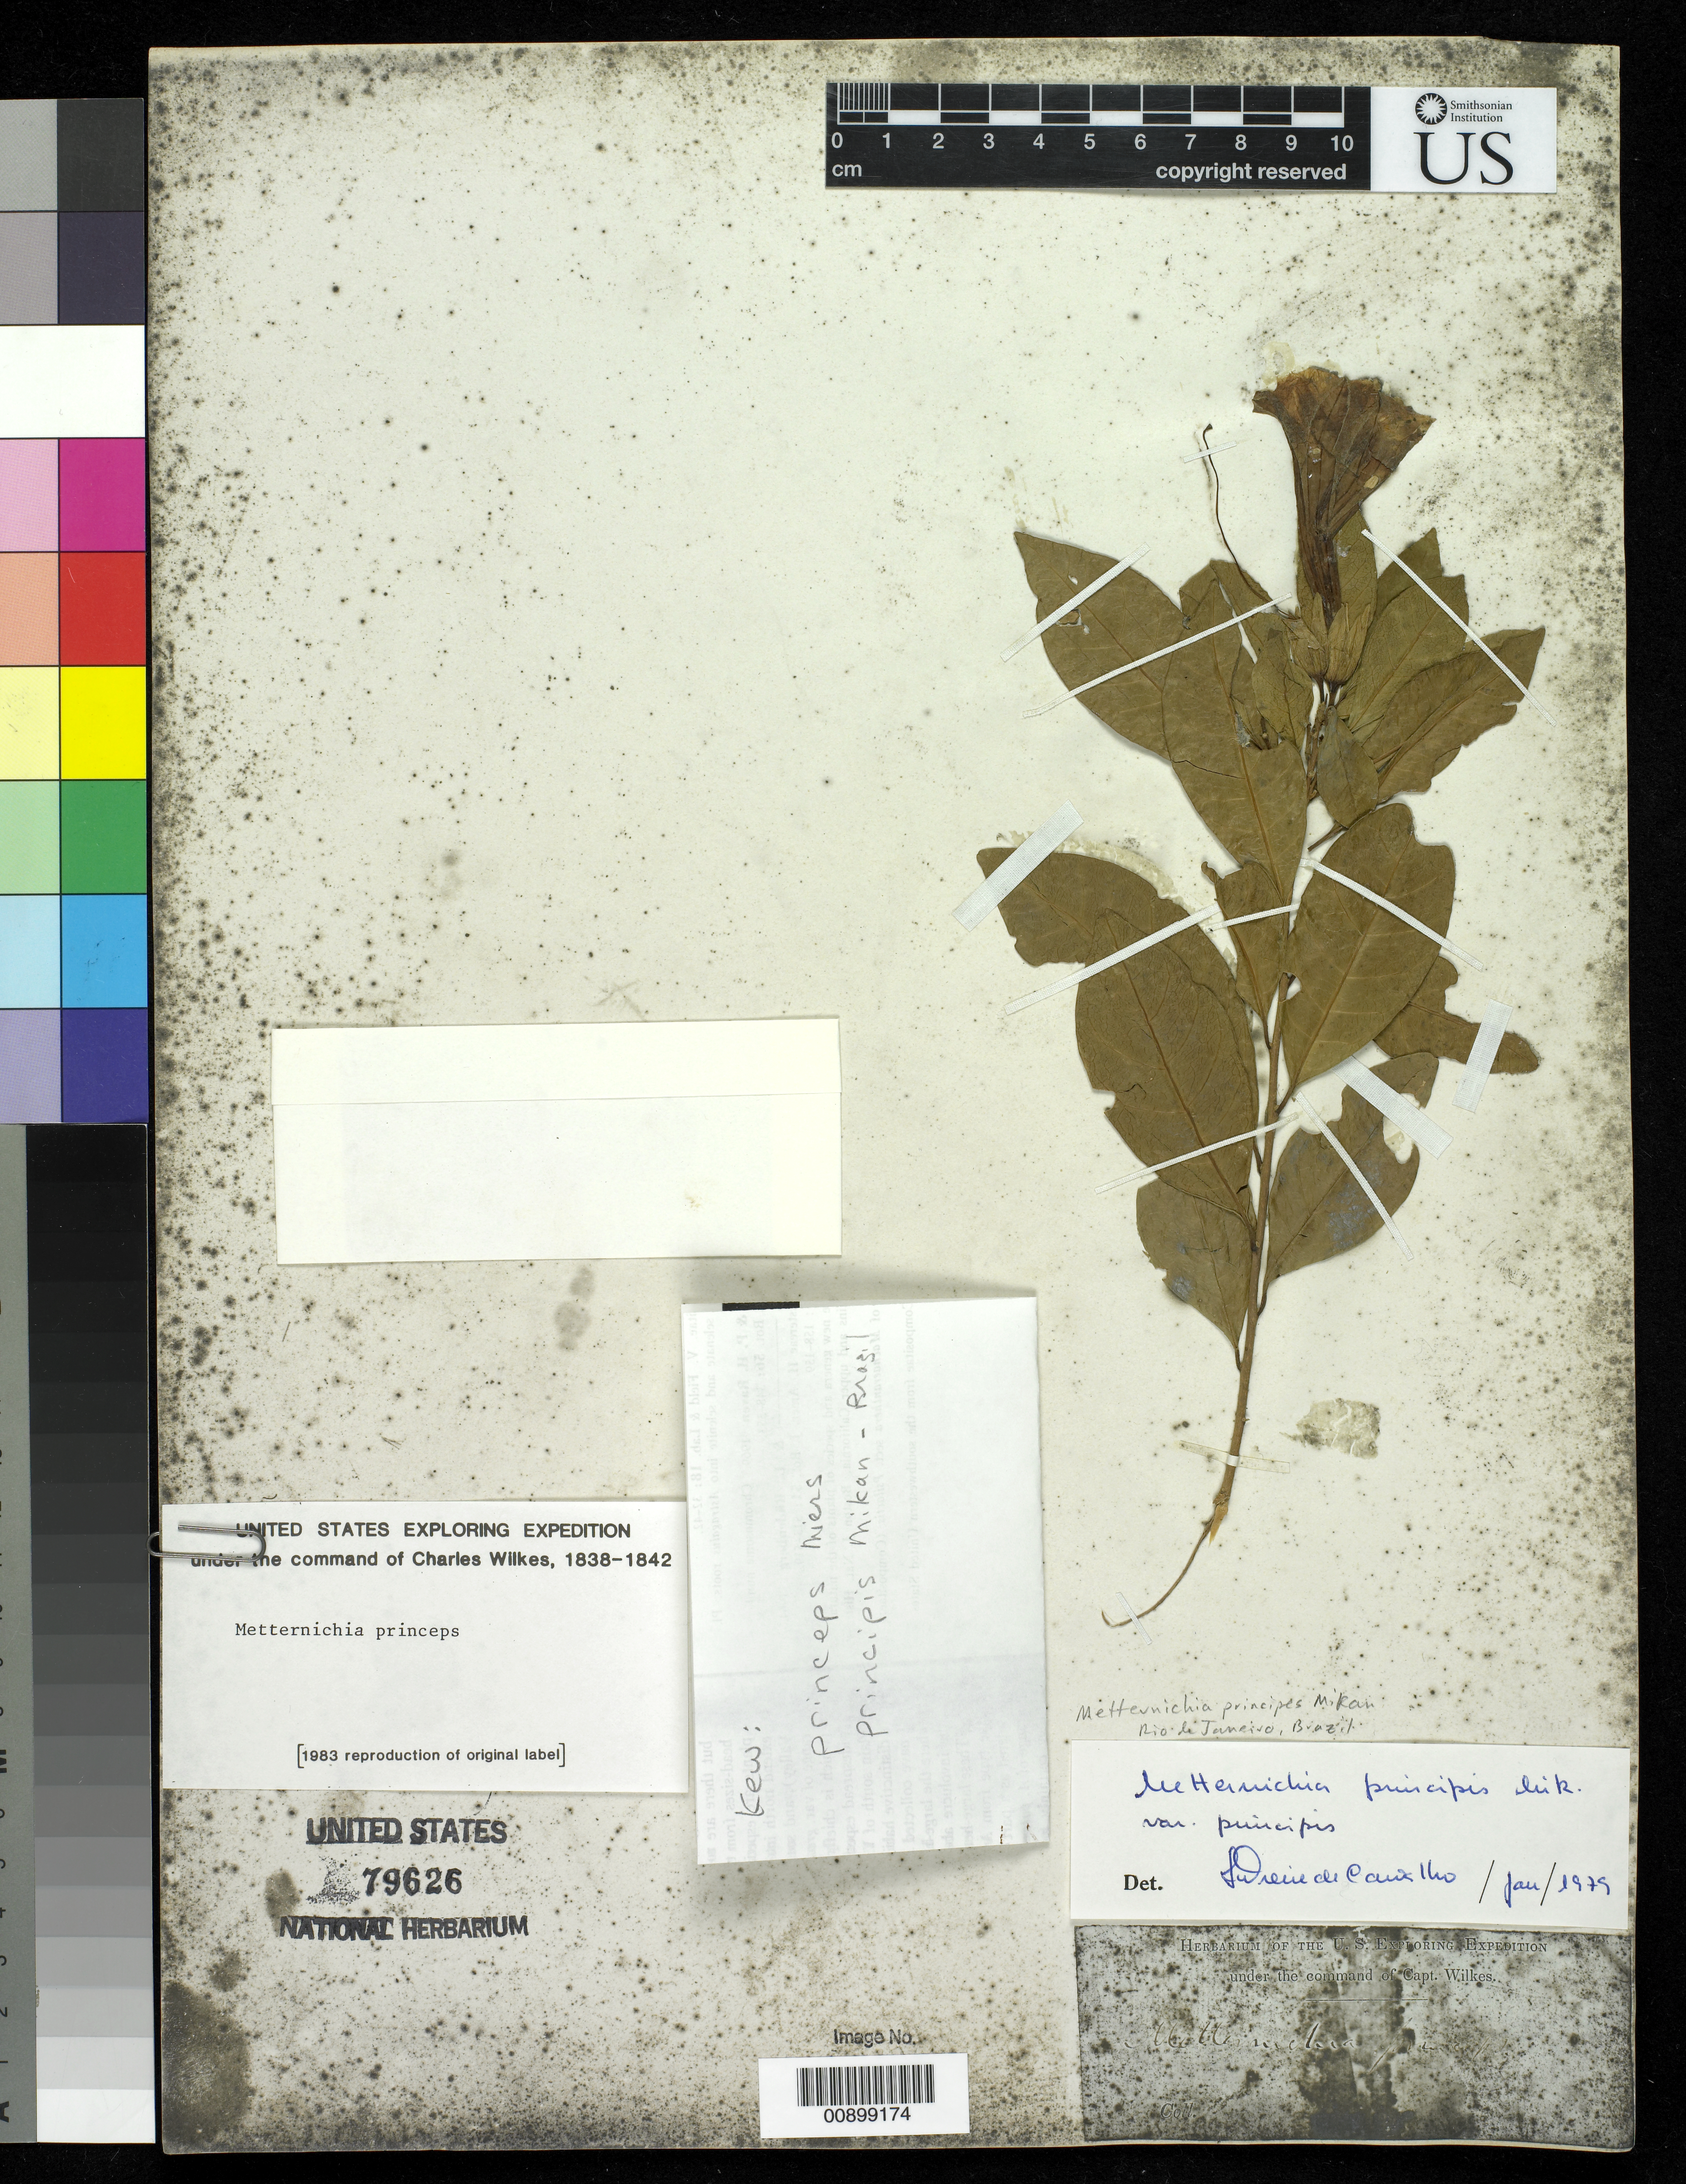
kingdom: Plantae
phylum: Tracheophyta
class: Magnoliopsida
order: Solanales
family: Solanaceae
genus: Metternichia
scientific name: Metternichia principis var. principis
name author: J.C. Mikan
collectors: Wilkes Explor. Exped.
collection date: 1838/1842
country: Brazil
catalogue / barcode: US 79626